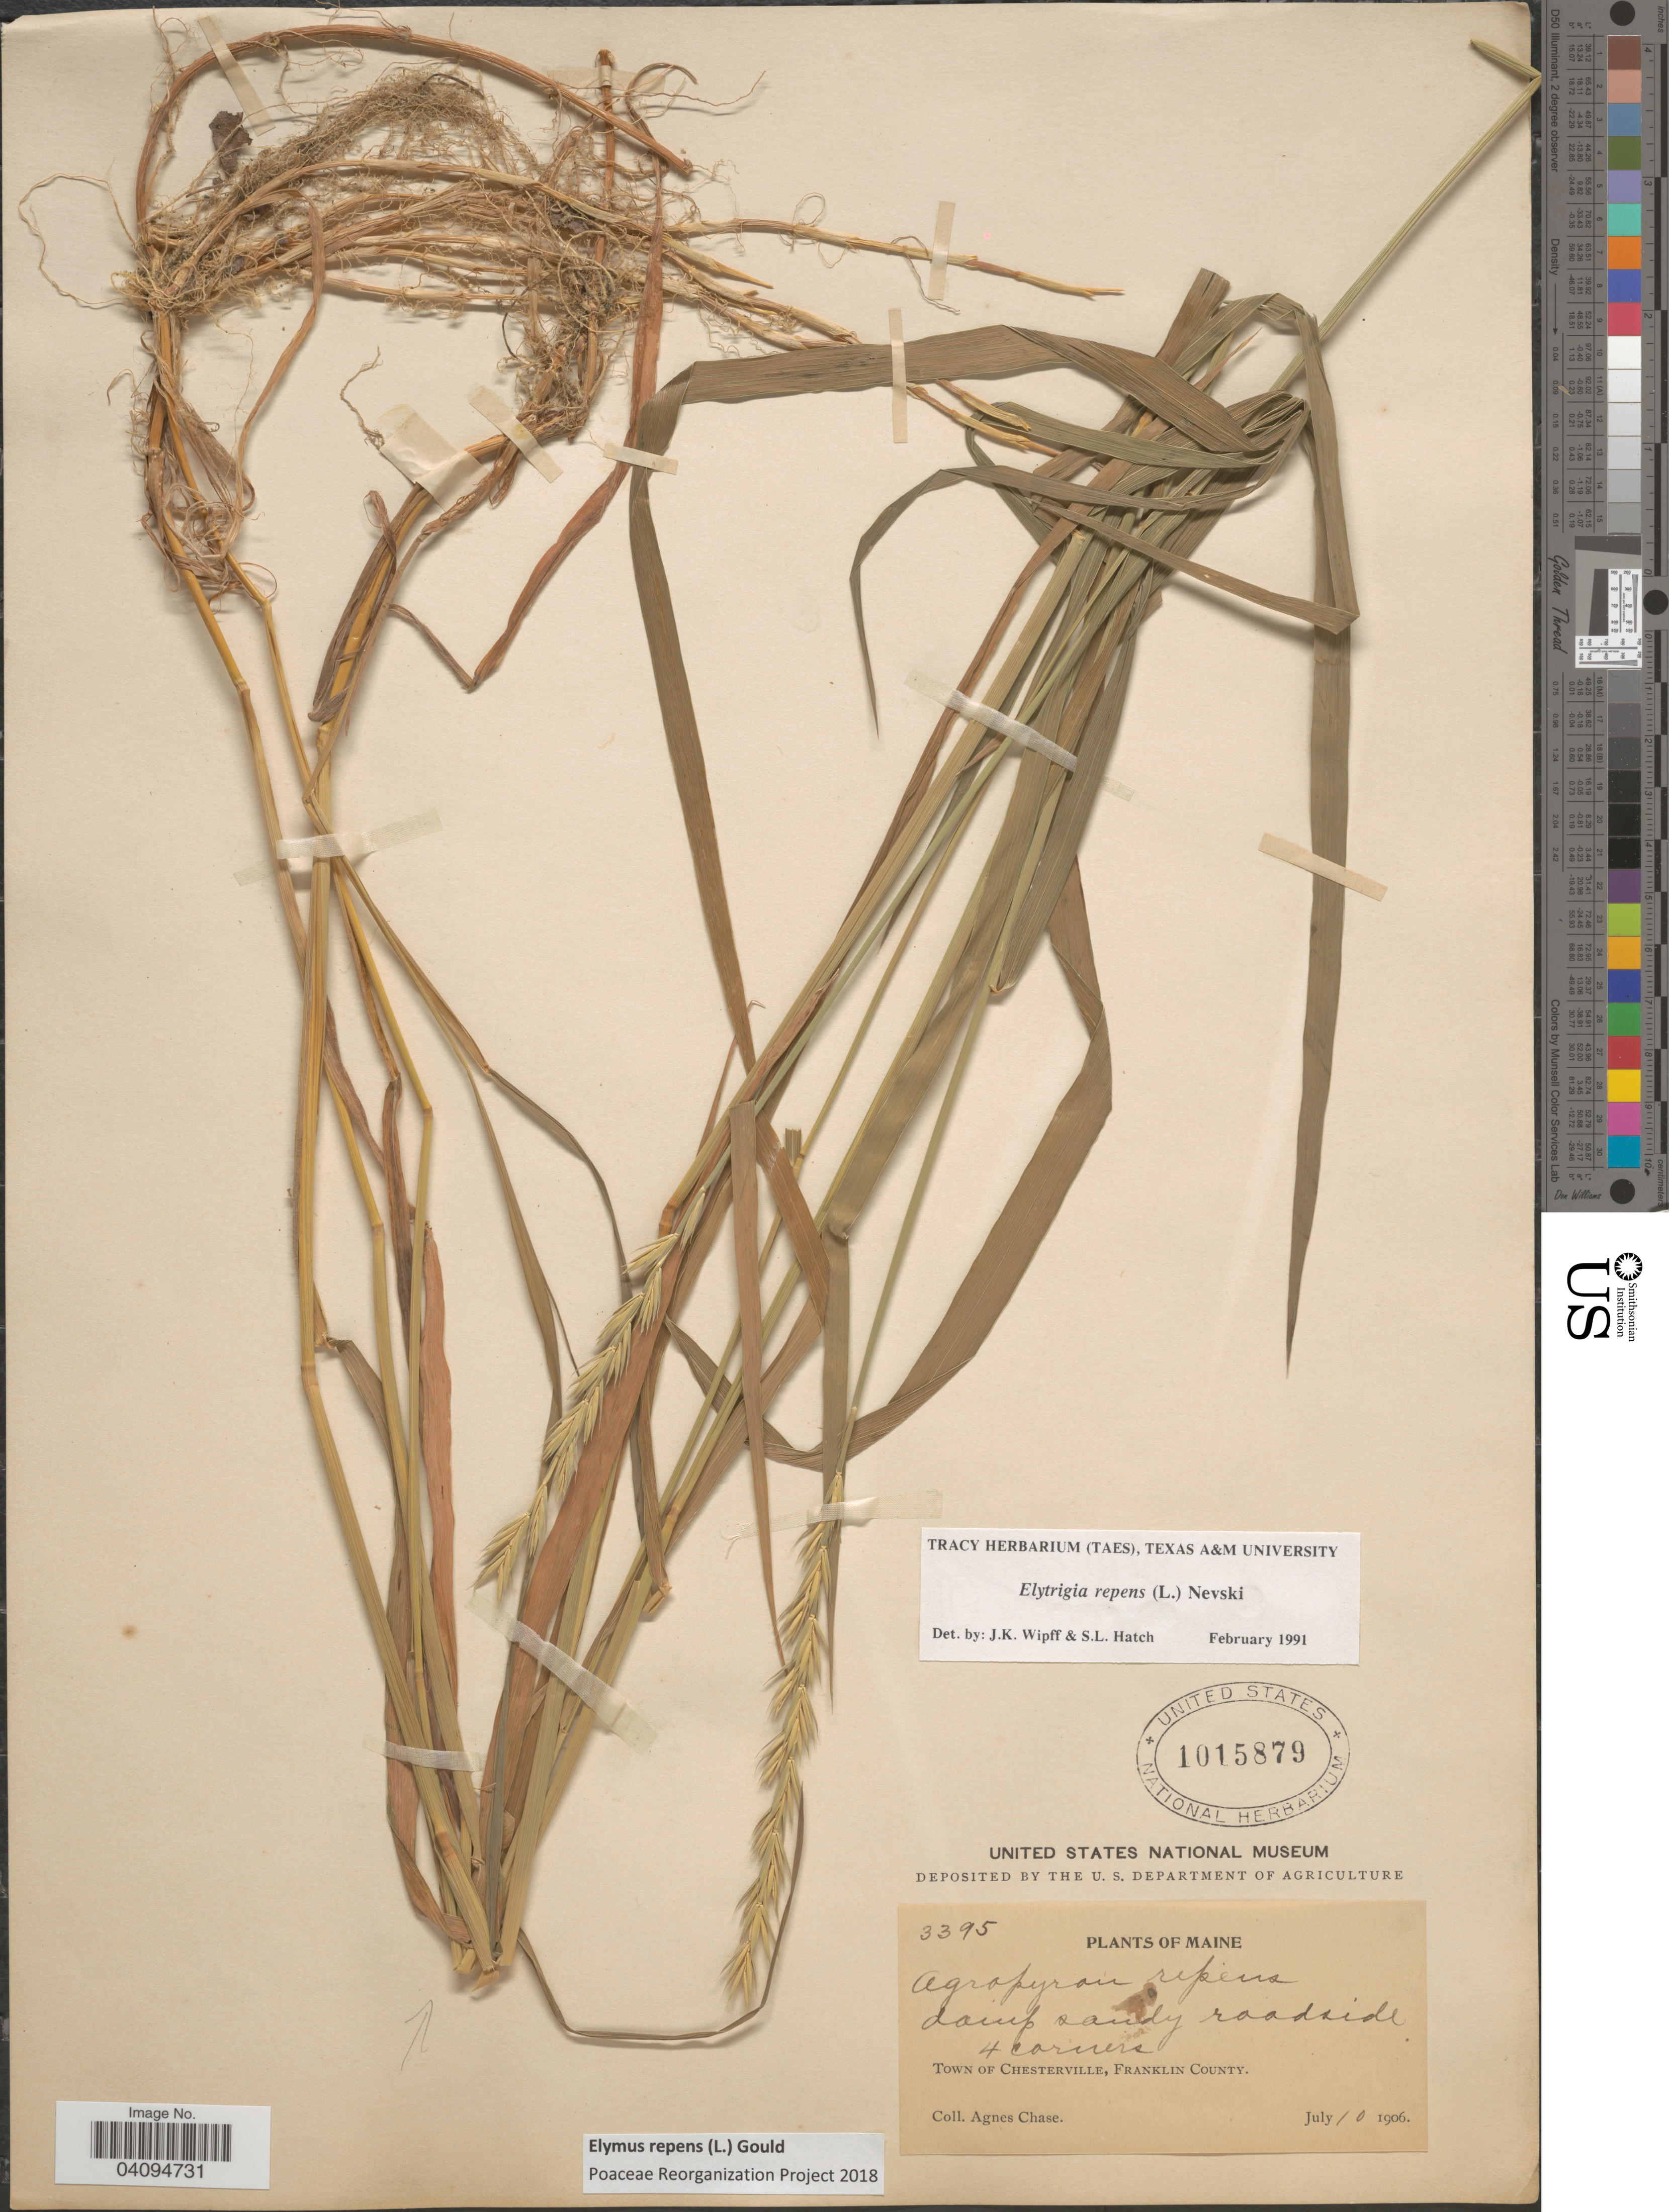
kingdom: Plantae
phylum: Tracheophyta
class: Liliopsida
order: Poales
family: Poaceae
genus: Elymus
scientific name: Elymus repens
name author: (L.) Gould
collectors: A. Chase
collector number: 3395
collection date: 1906-07-10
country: United States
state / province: Maine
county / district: Franklin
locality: Damp sandy roadside. 4 corners. Town of Chesterville,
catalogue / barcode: US 1015879